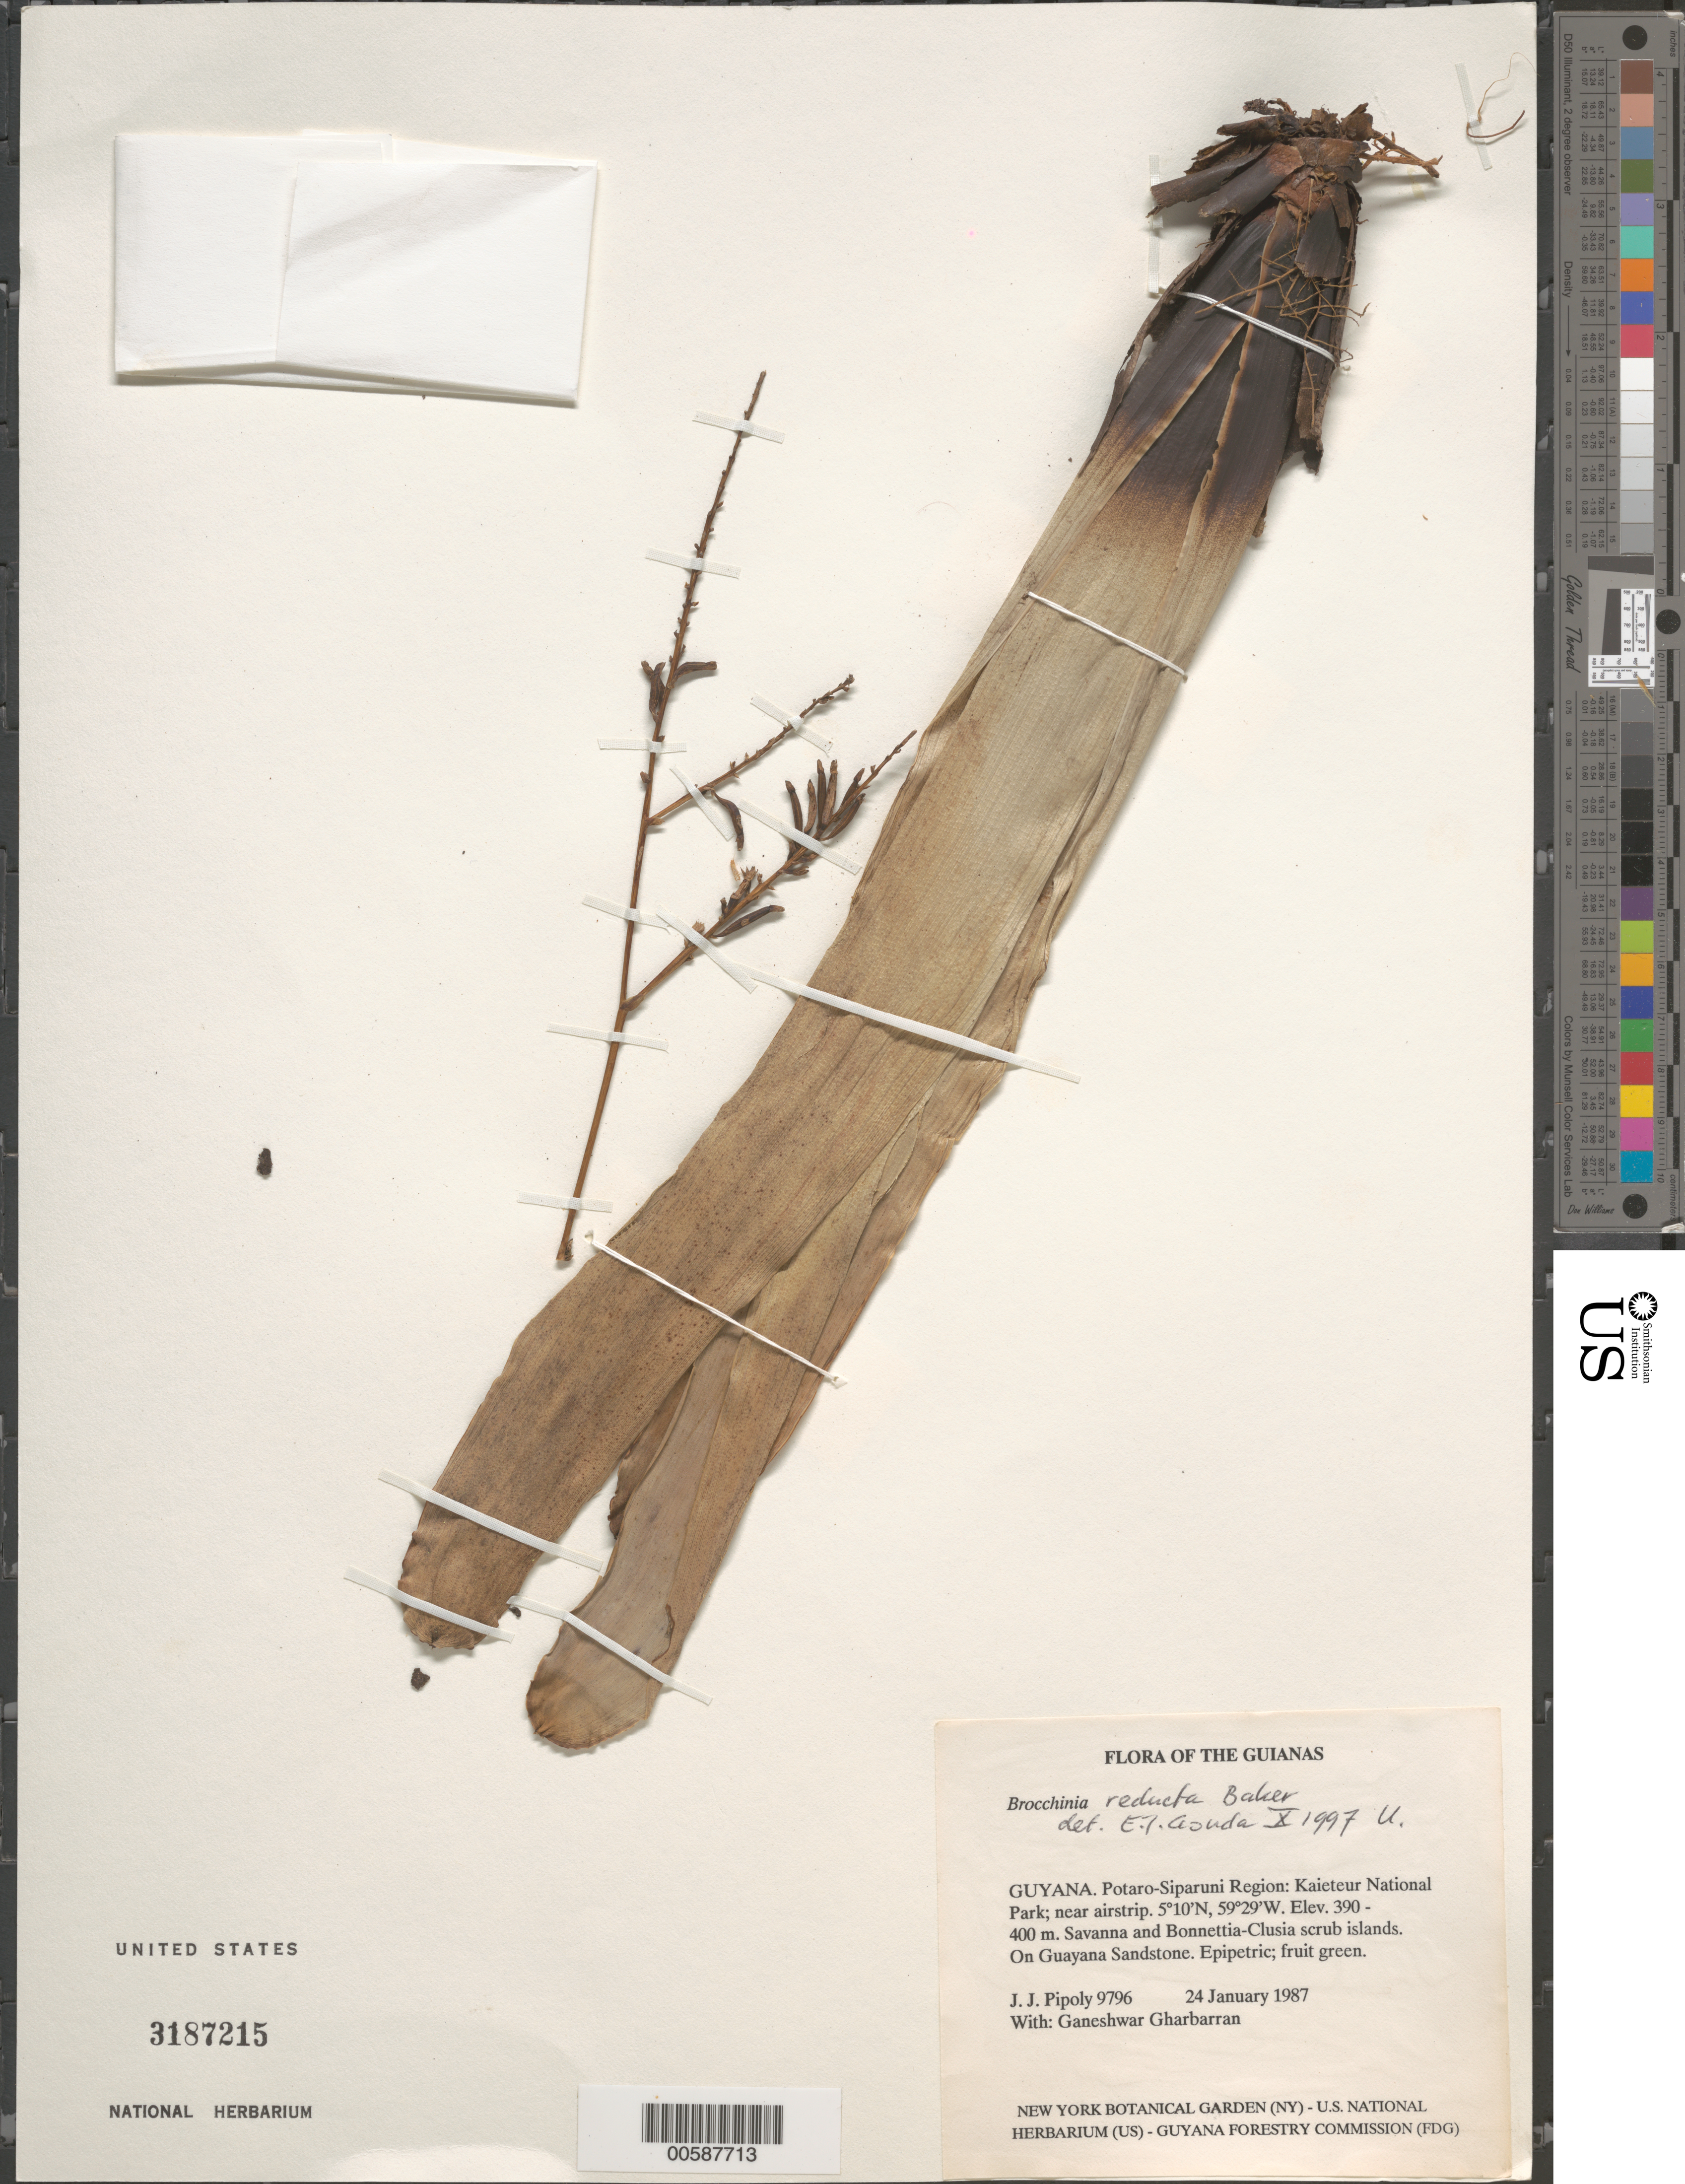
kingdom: Plantae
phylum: Tracheophyta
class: Liliopsida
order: Poales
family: Bromeliaceae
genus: Brocchinia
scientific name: Brocchinia reducta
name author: Baker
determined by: Gouda, E. J.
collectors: J. J. Pipoly & G. Gharbarran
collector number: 9796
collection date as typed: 24 January 1987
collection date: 1987-01-24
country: Guyana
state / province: Potaro-Siparuni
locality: Kaieteur National Park; near airstrip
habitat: Savanna and Bonnetia-Clusia scrub islands. Guayana sandstone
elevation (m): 390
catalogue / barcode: US 3187215